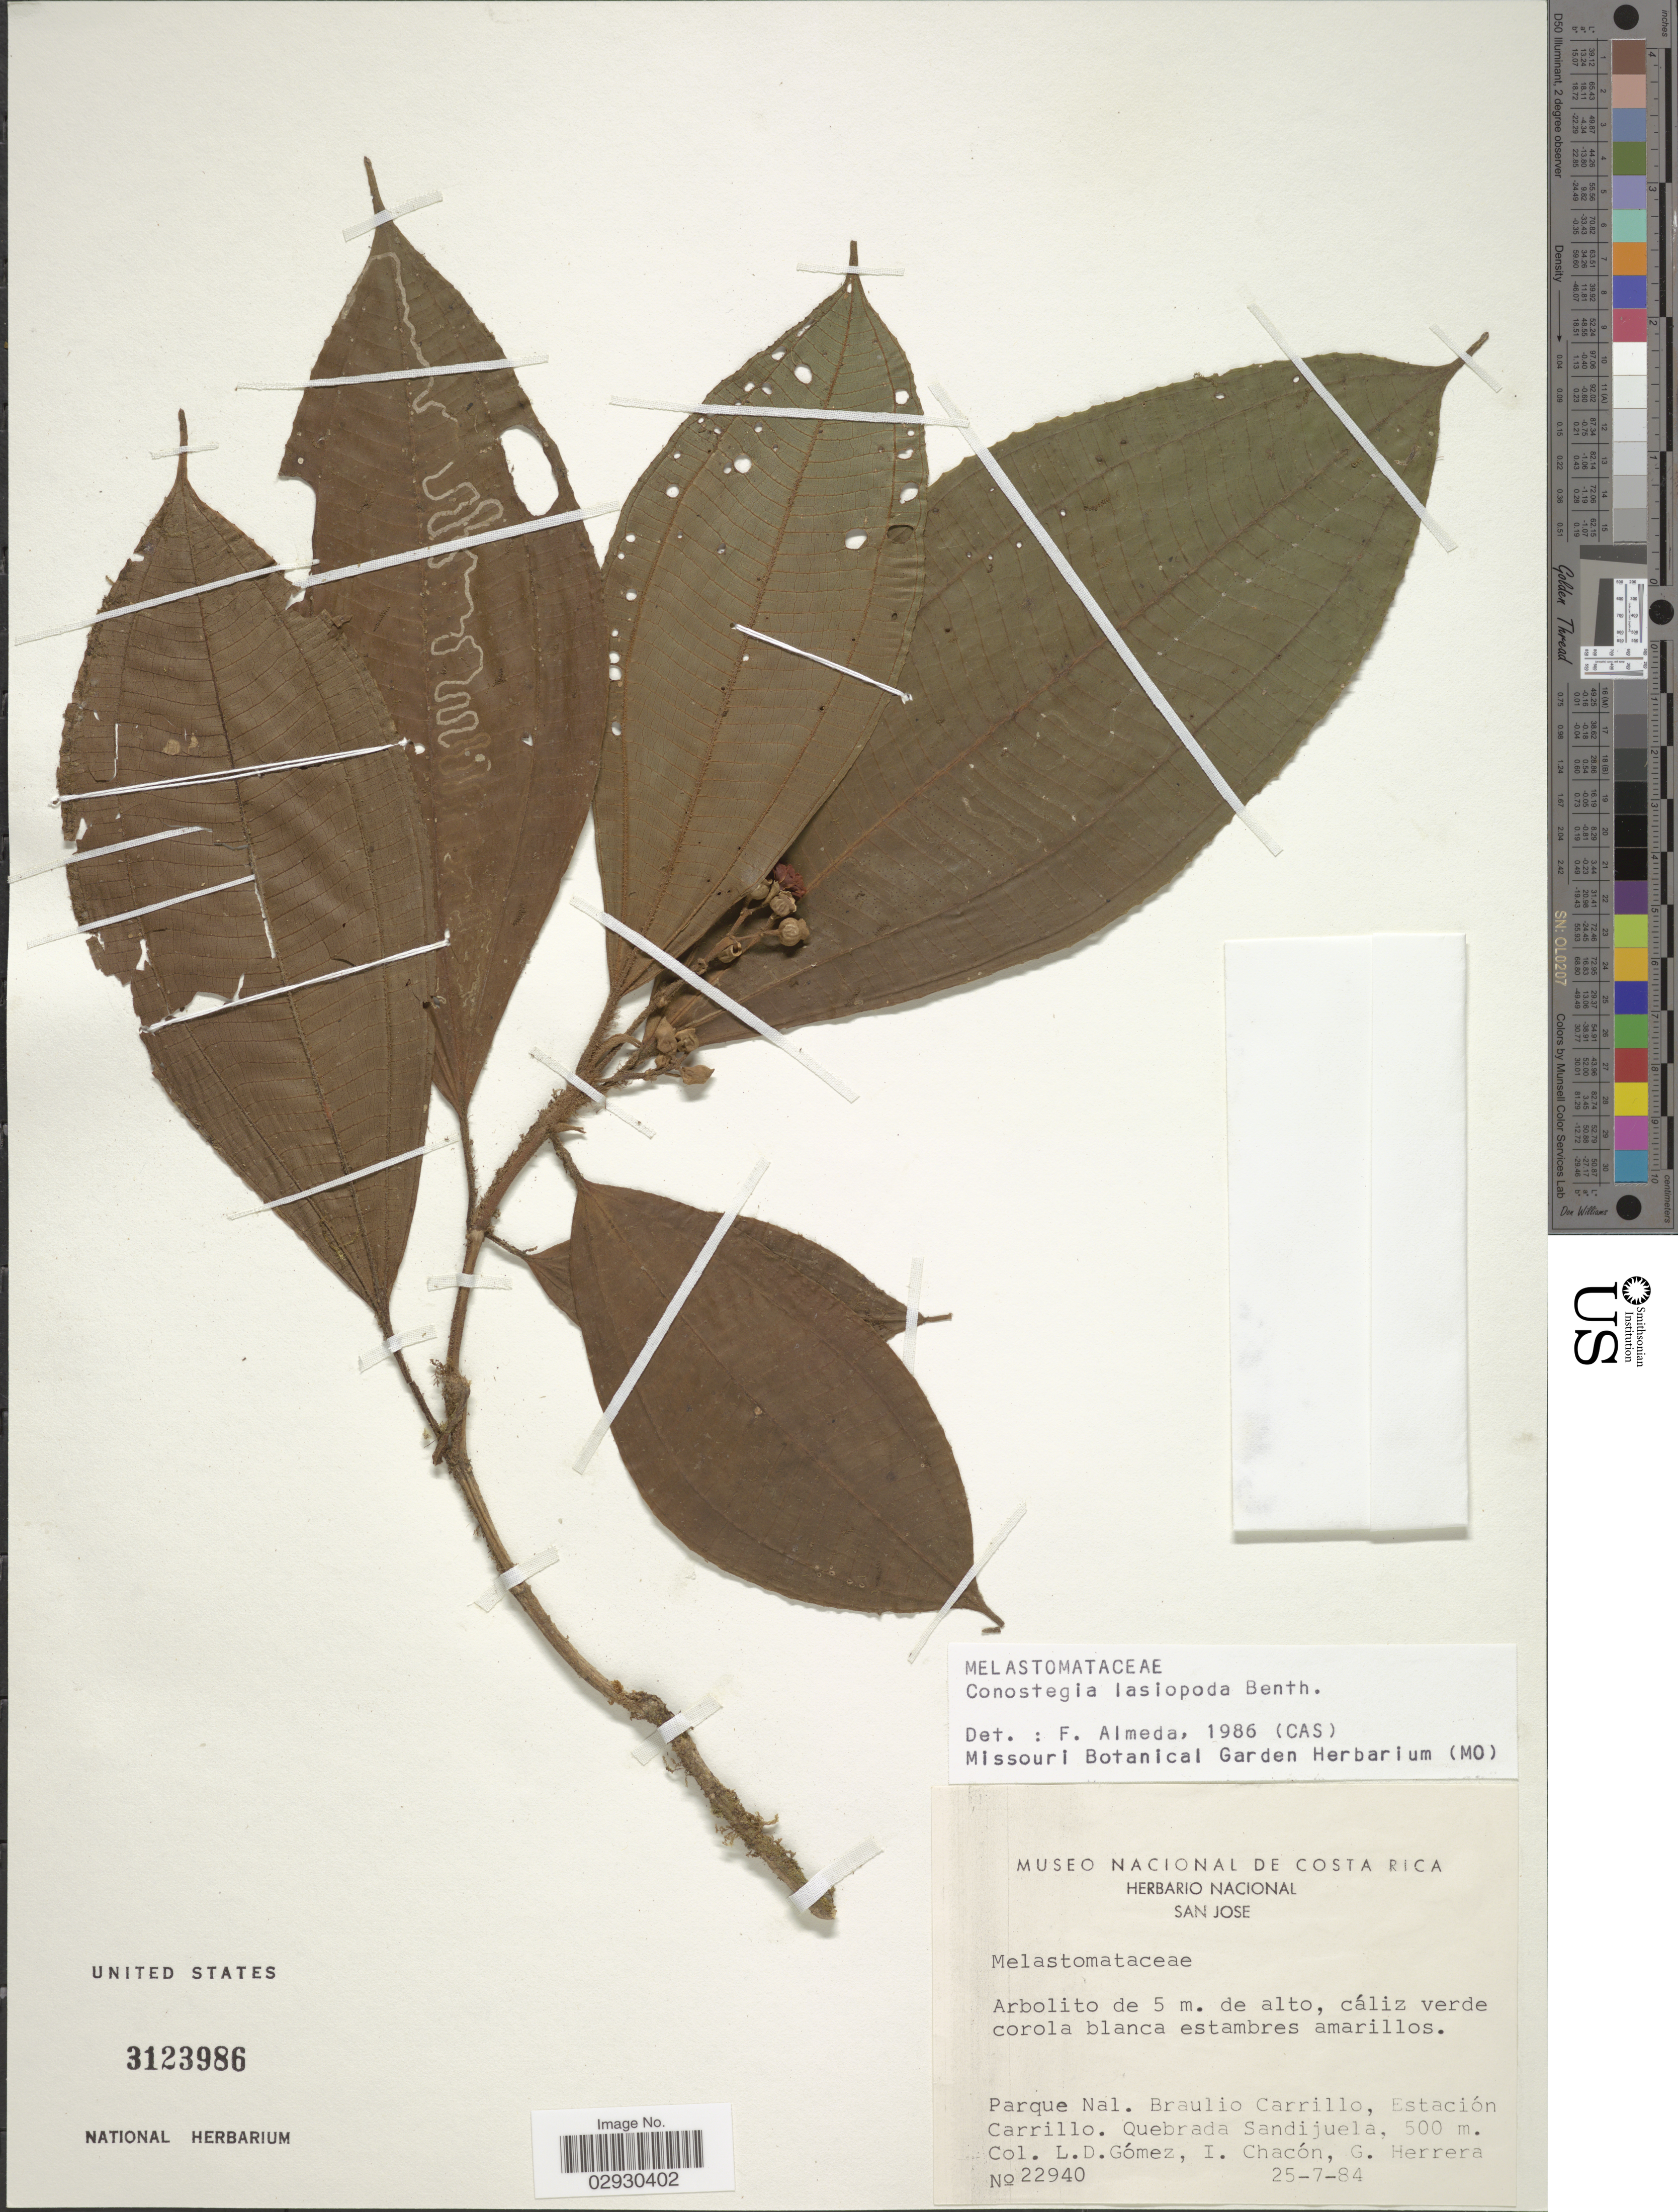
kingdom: Plantae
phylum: Tracheophyta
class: Magnoliopsida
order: Myrtales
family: Melastomataceae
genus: Conostegia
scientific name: Conostegia lasiopoda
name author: Benth.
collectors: L. D. Gómez, I. Chacón & G. Herrera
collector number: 22940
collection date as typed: Transcribed d/m/y: 25/7/84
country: Costa Rica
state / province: San José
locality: Parque Nal. Braulio Carrillo, Estación Carrillo. Quebrada Sandijuela.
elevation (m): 500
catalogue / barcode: US 3123986